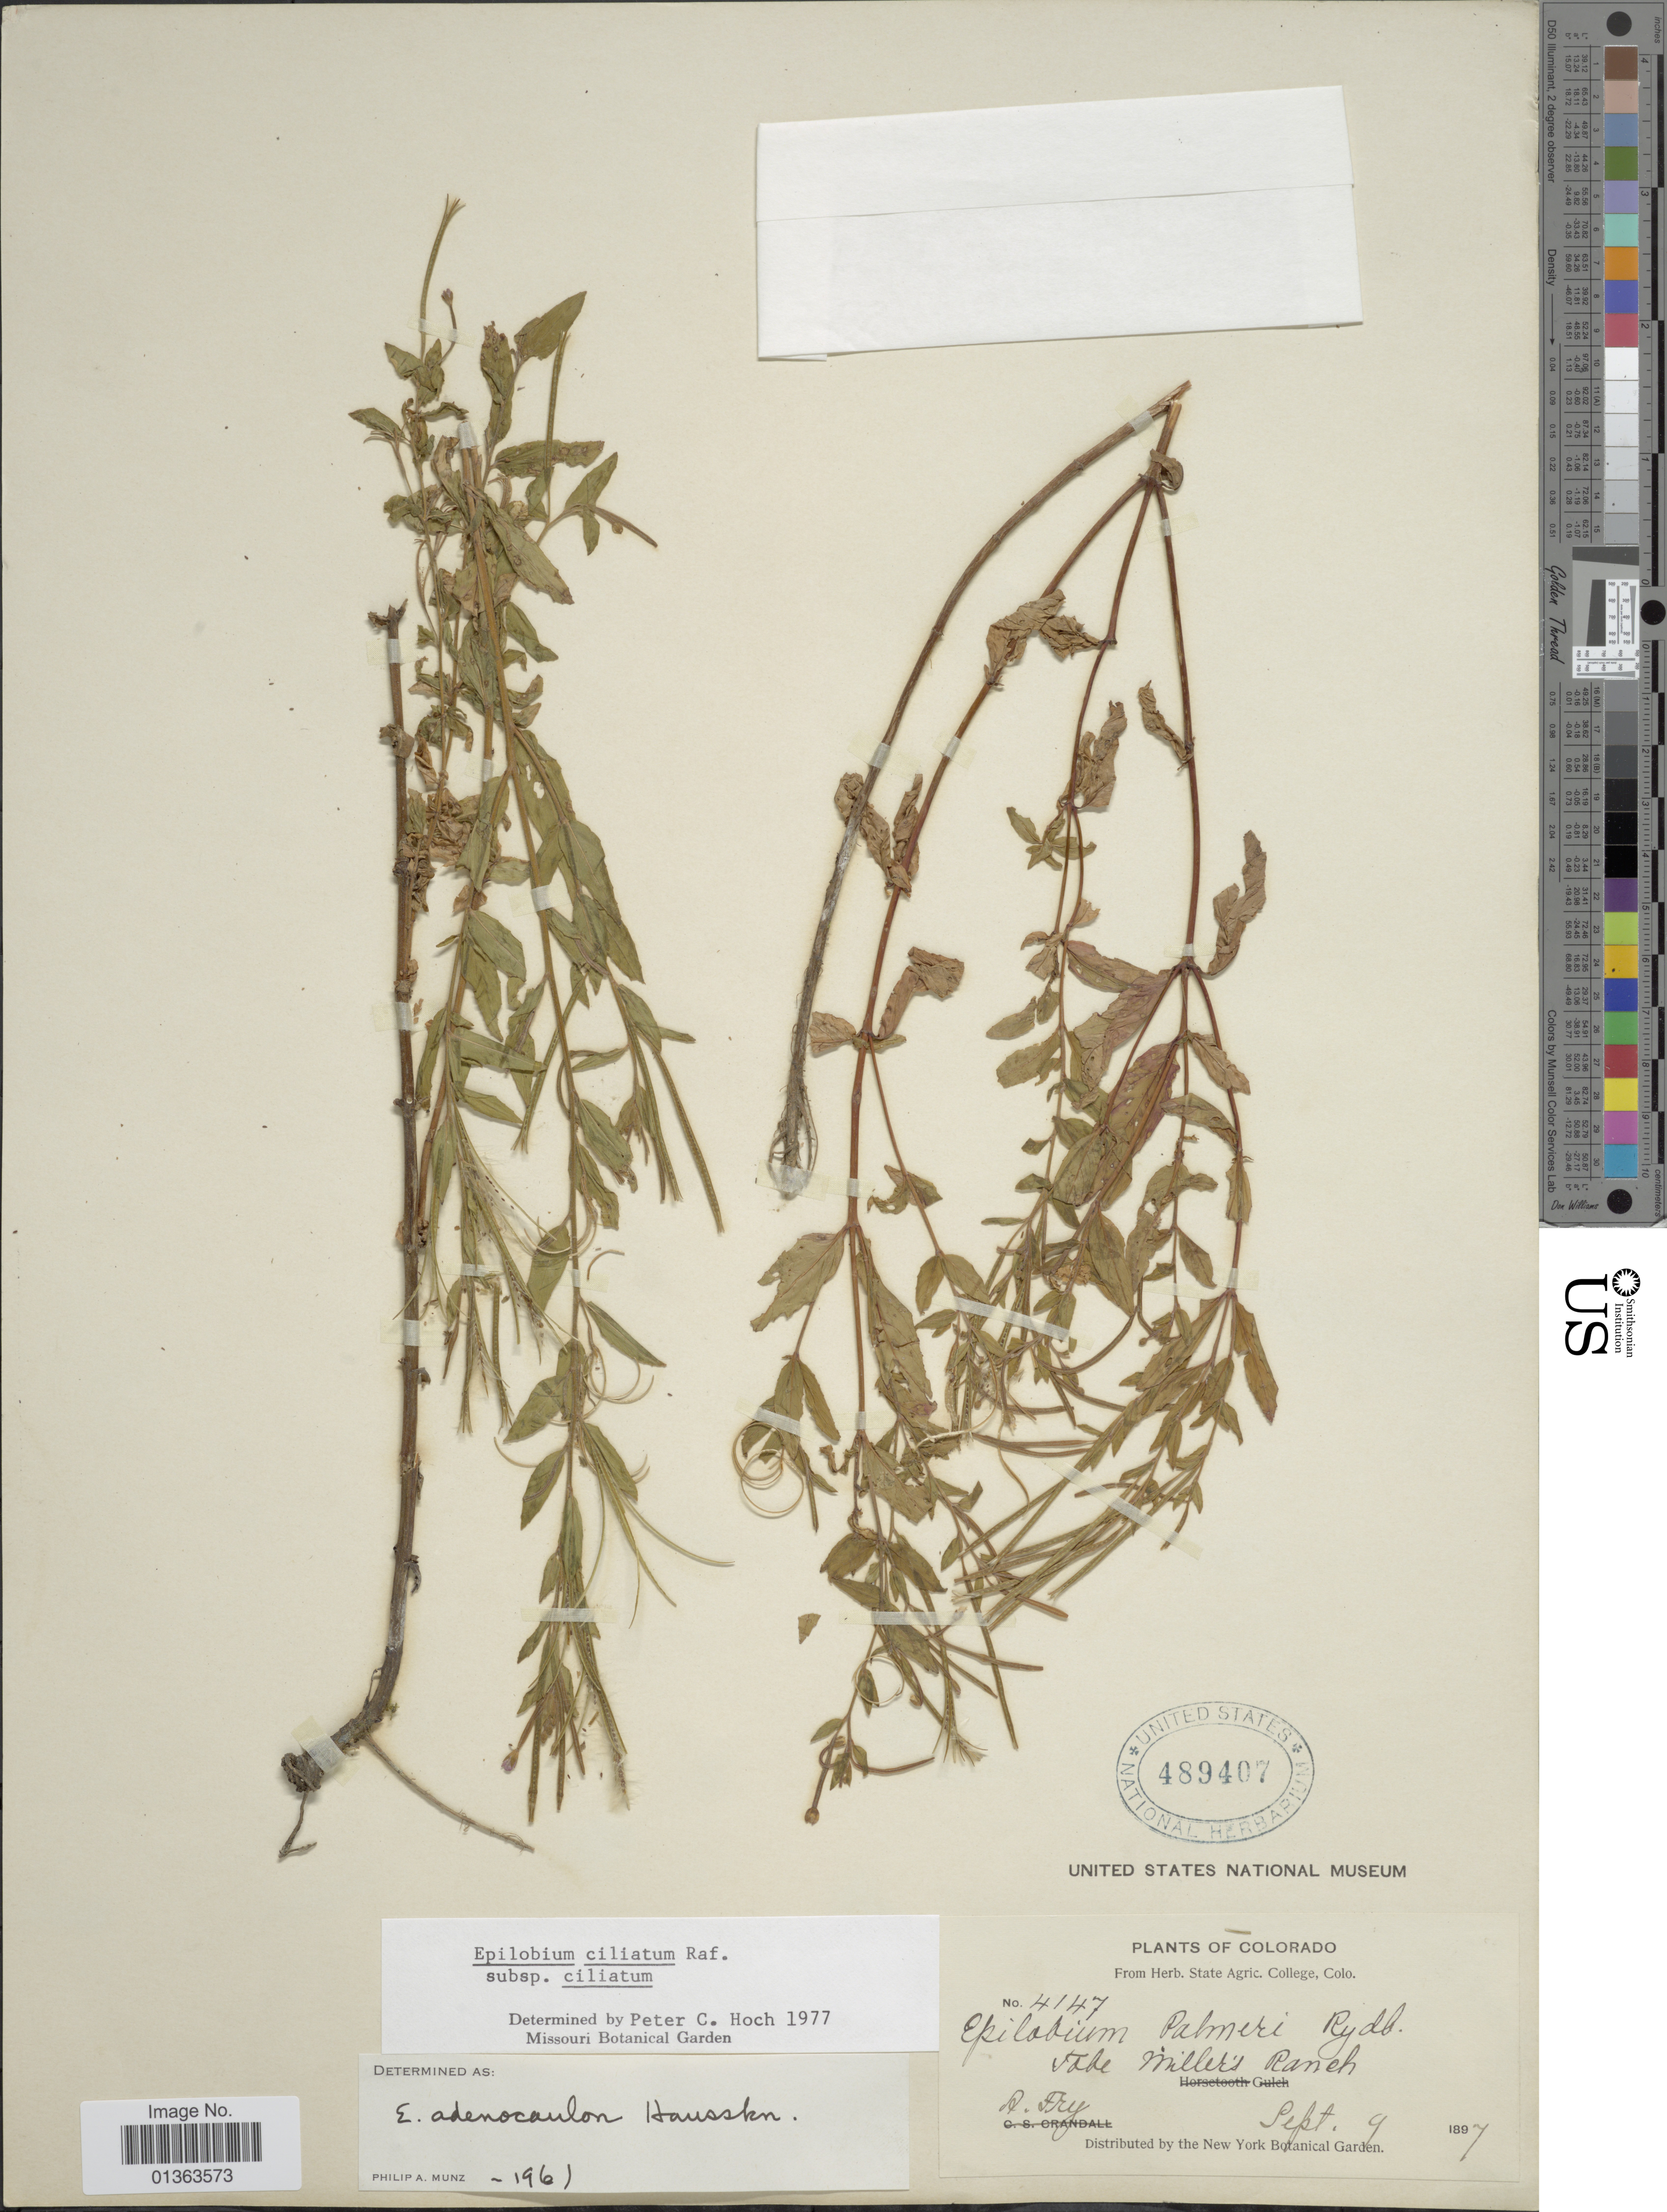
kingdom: Plantae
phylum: Tracheophyta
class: Magnoliopsida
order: Myrtales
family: Onagraceae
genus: Epilobium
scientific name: Epilobium ciliatum subsp. ciliatum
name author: Raf.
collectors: A. Fry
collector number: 4147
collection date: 1897-09-09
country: United States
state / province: Colorado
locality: Tobe Miller's Ranch.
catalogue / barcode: US 489407